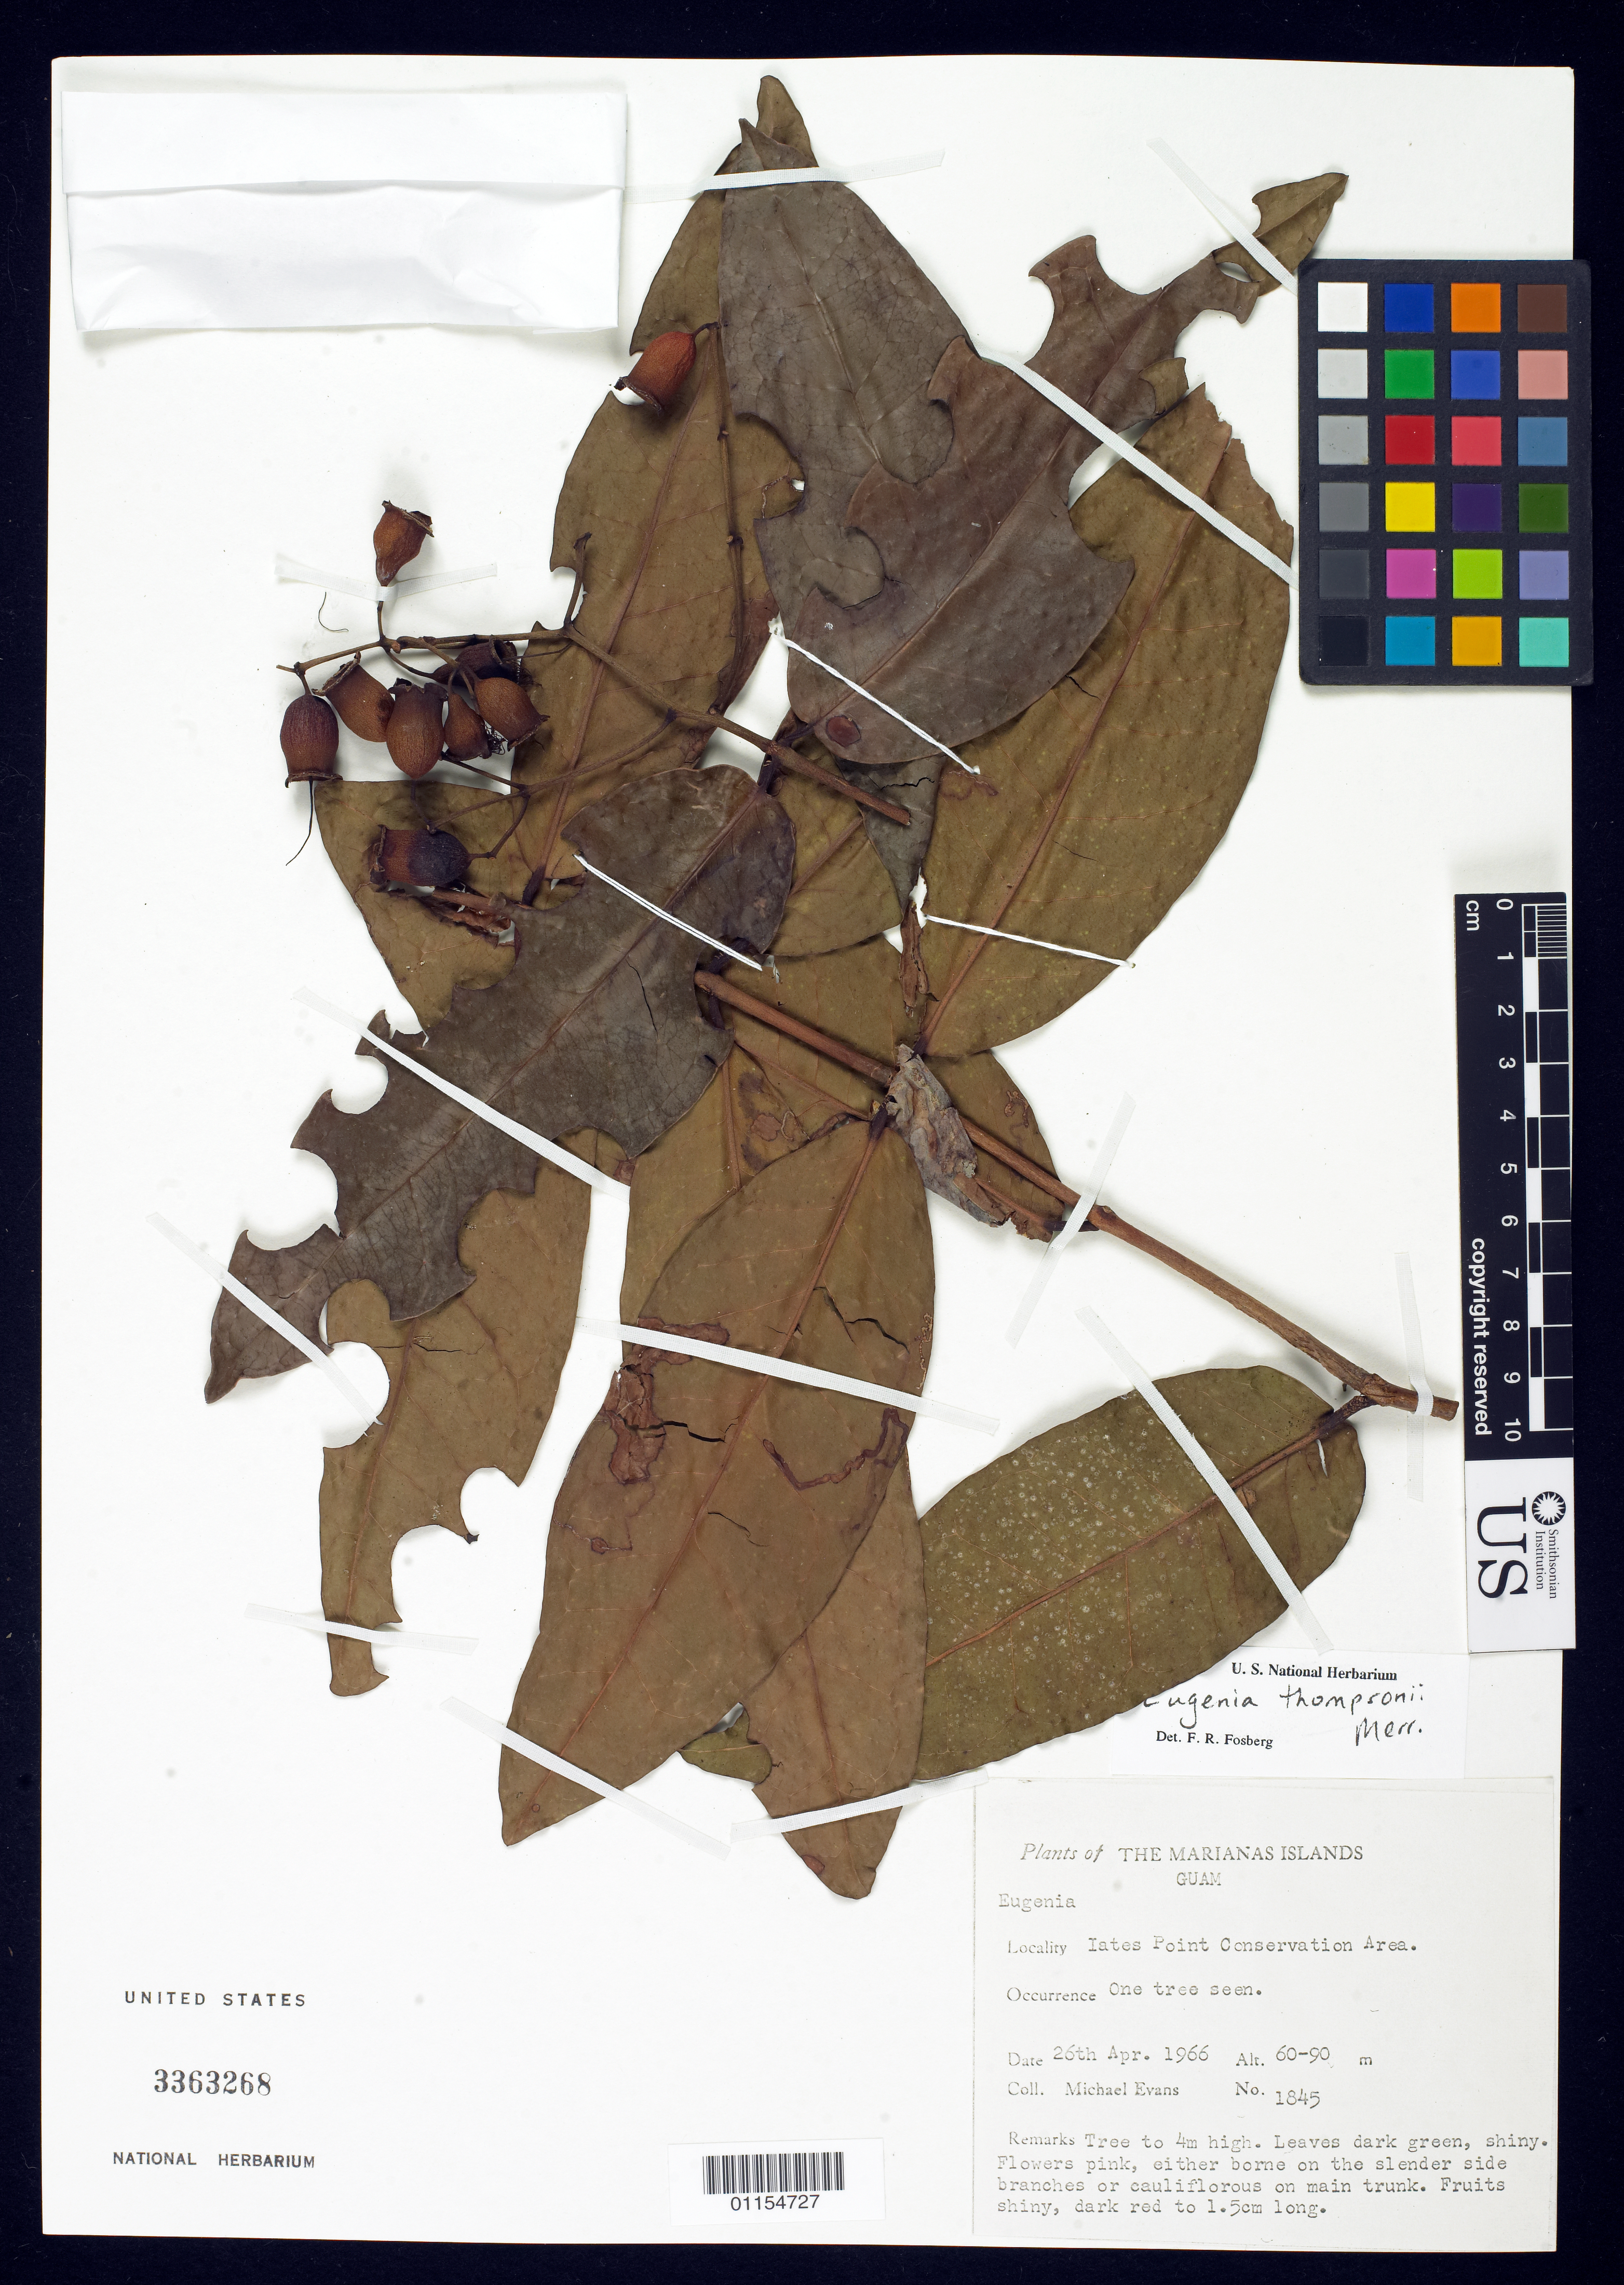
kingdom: Plantae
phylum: Tracheophyta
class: Magnoliopsida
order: Myrtales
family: Myrtaceae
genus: Syzygium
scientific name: Syzygium thompsonii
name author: (Merr.) N. Snow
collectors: M. Evans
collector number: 1845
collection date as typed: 26 Apr 1966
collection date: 1966-04-26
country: Guam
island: Guam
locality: Iates point conservation area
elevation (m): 60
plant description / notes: cited by Byng et al., Phytotaxa 427(2): 125. 2019.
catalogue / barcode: US 3363268